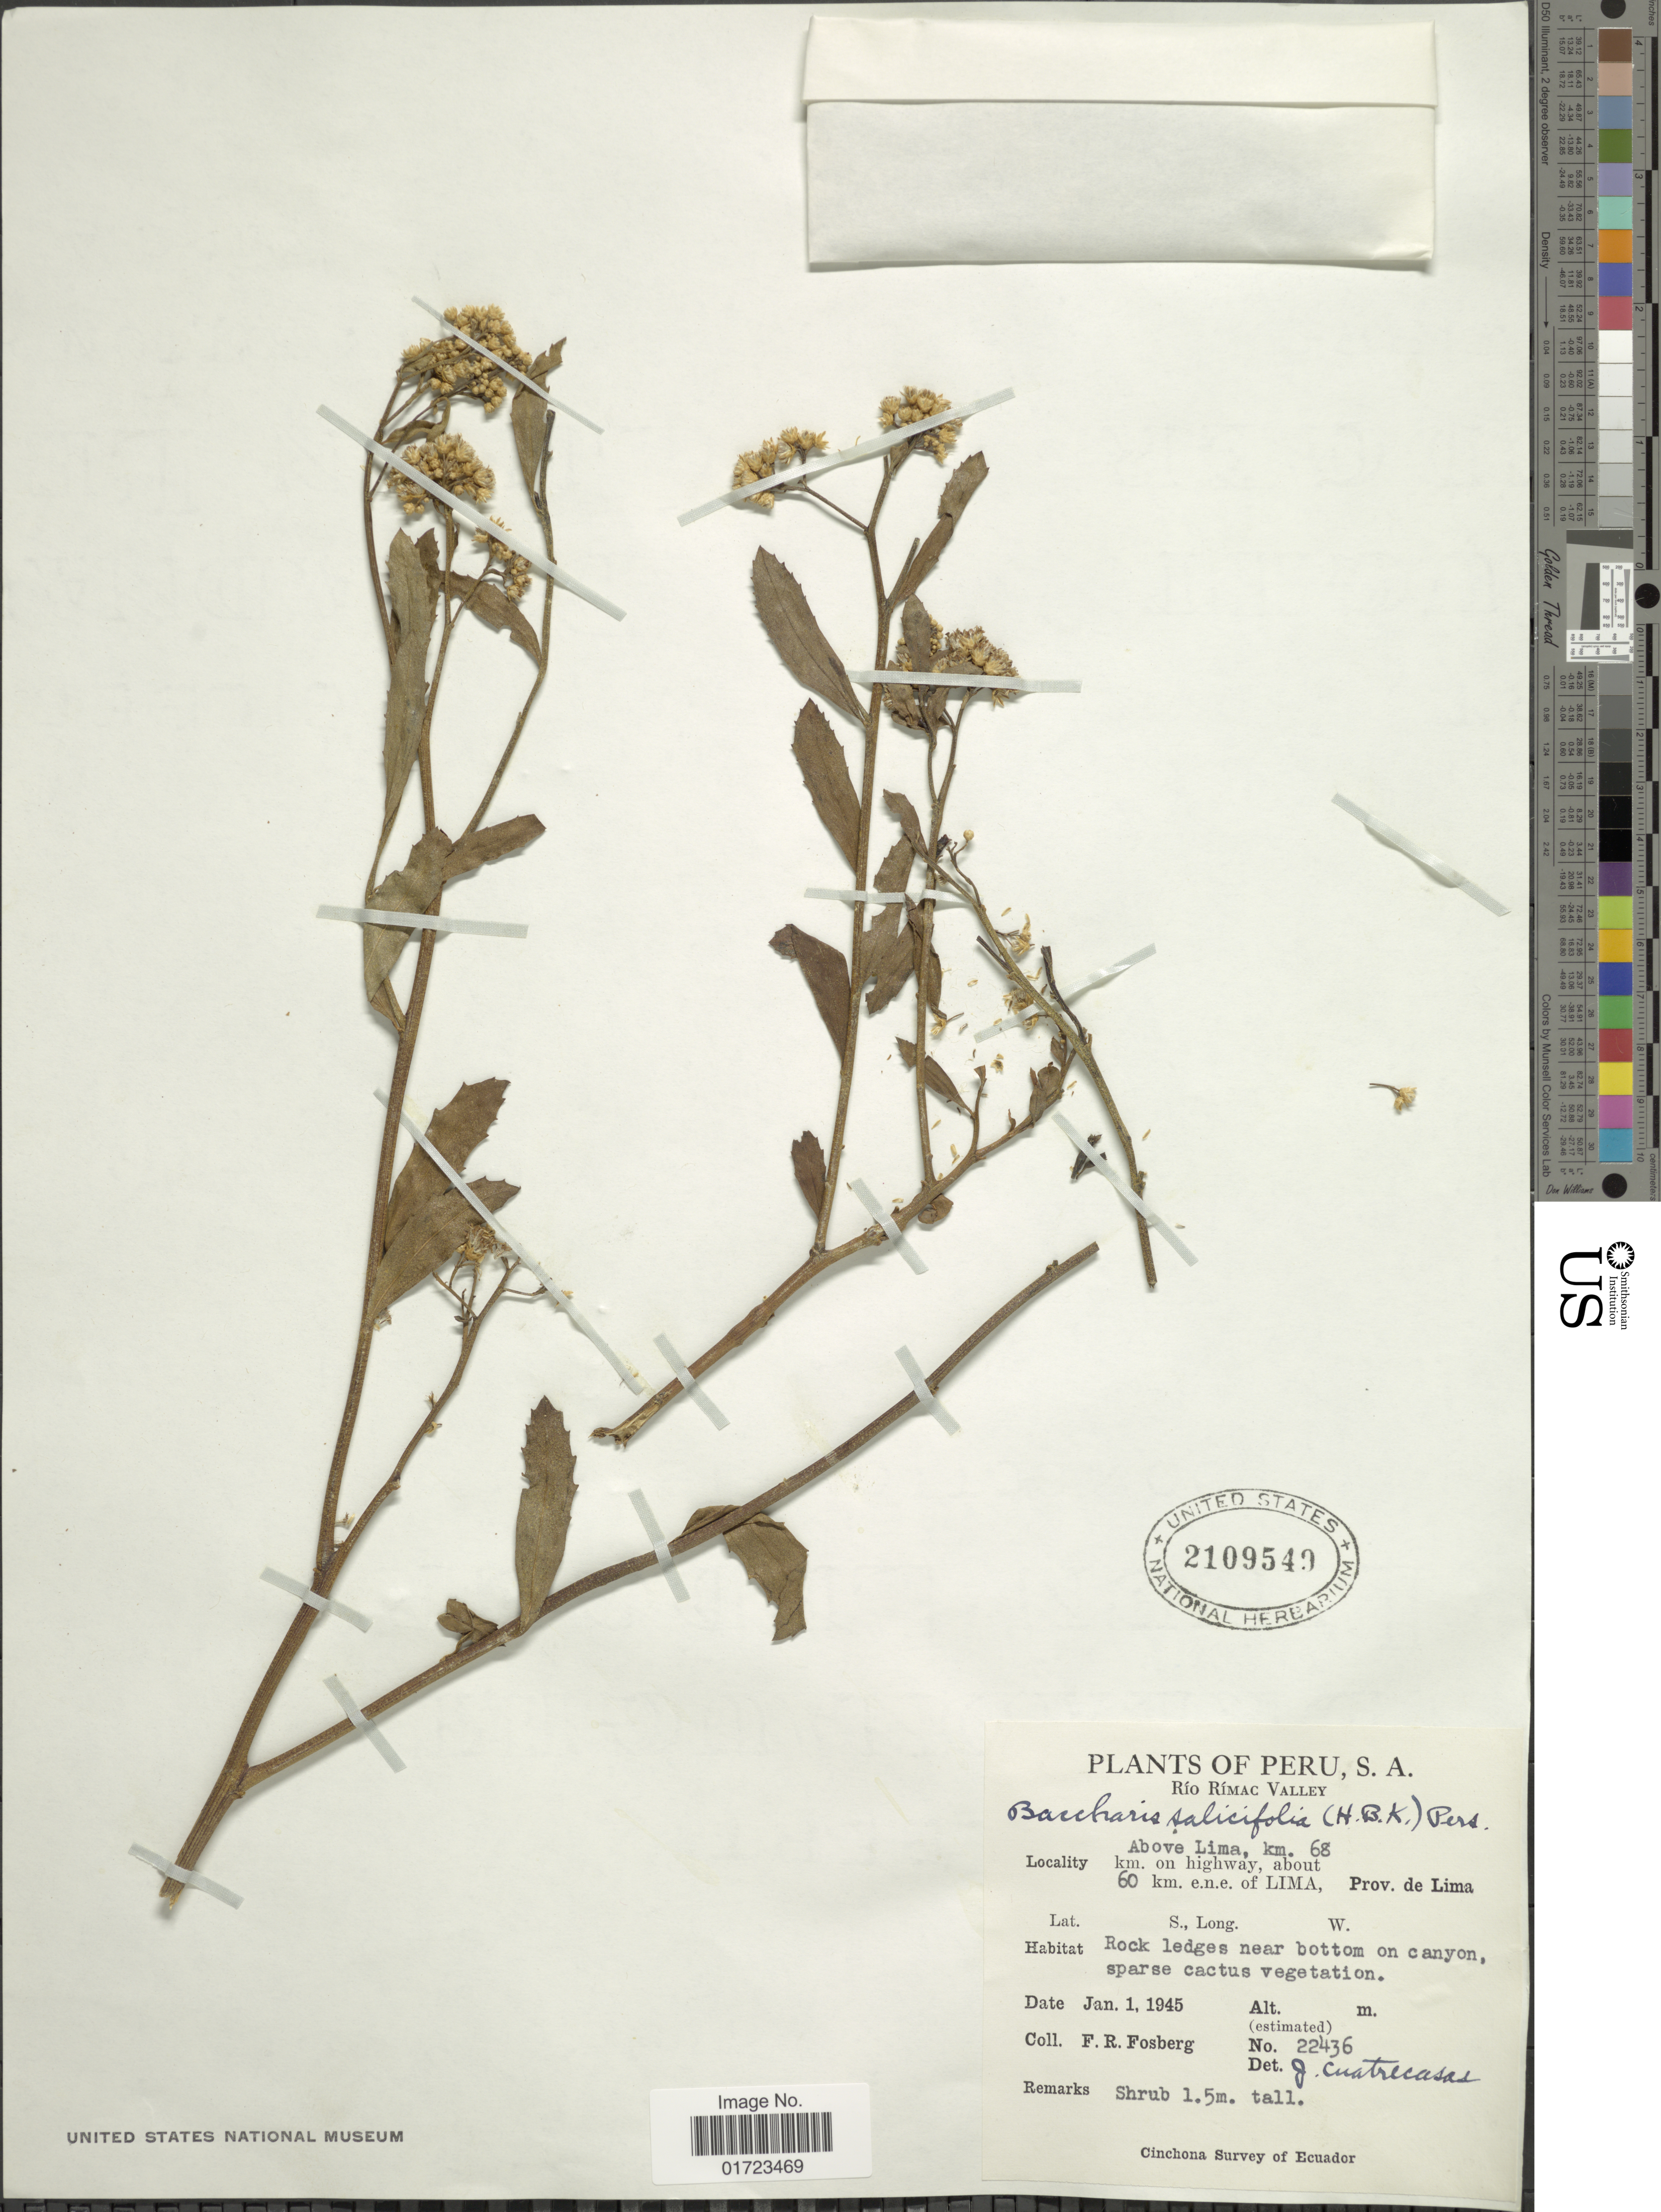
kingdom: Plantae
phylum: Tracheophyta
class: Magnoliopsida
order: Asterales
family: Asteraceae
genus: Baccharis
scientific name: Baccharis scandens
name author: (Ruiz & Pav.) Pers.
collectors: F. R. Fosberg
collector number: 22436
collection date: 1945-01-01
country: Peru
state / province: Lima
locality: Above Lima, km. 68 km. on highway, about 60 km, e.n.e. of Lima, Prov. de Lima.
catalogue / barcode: US 2109549